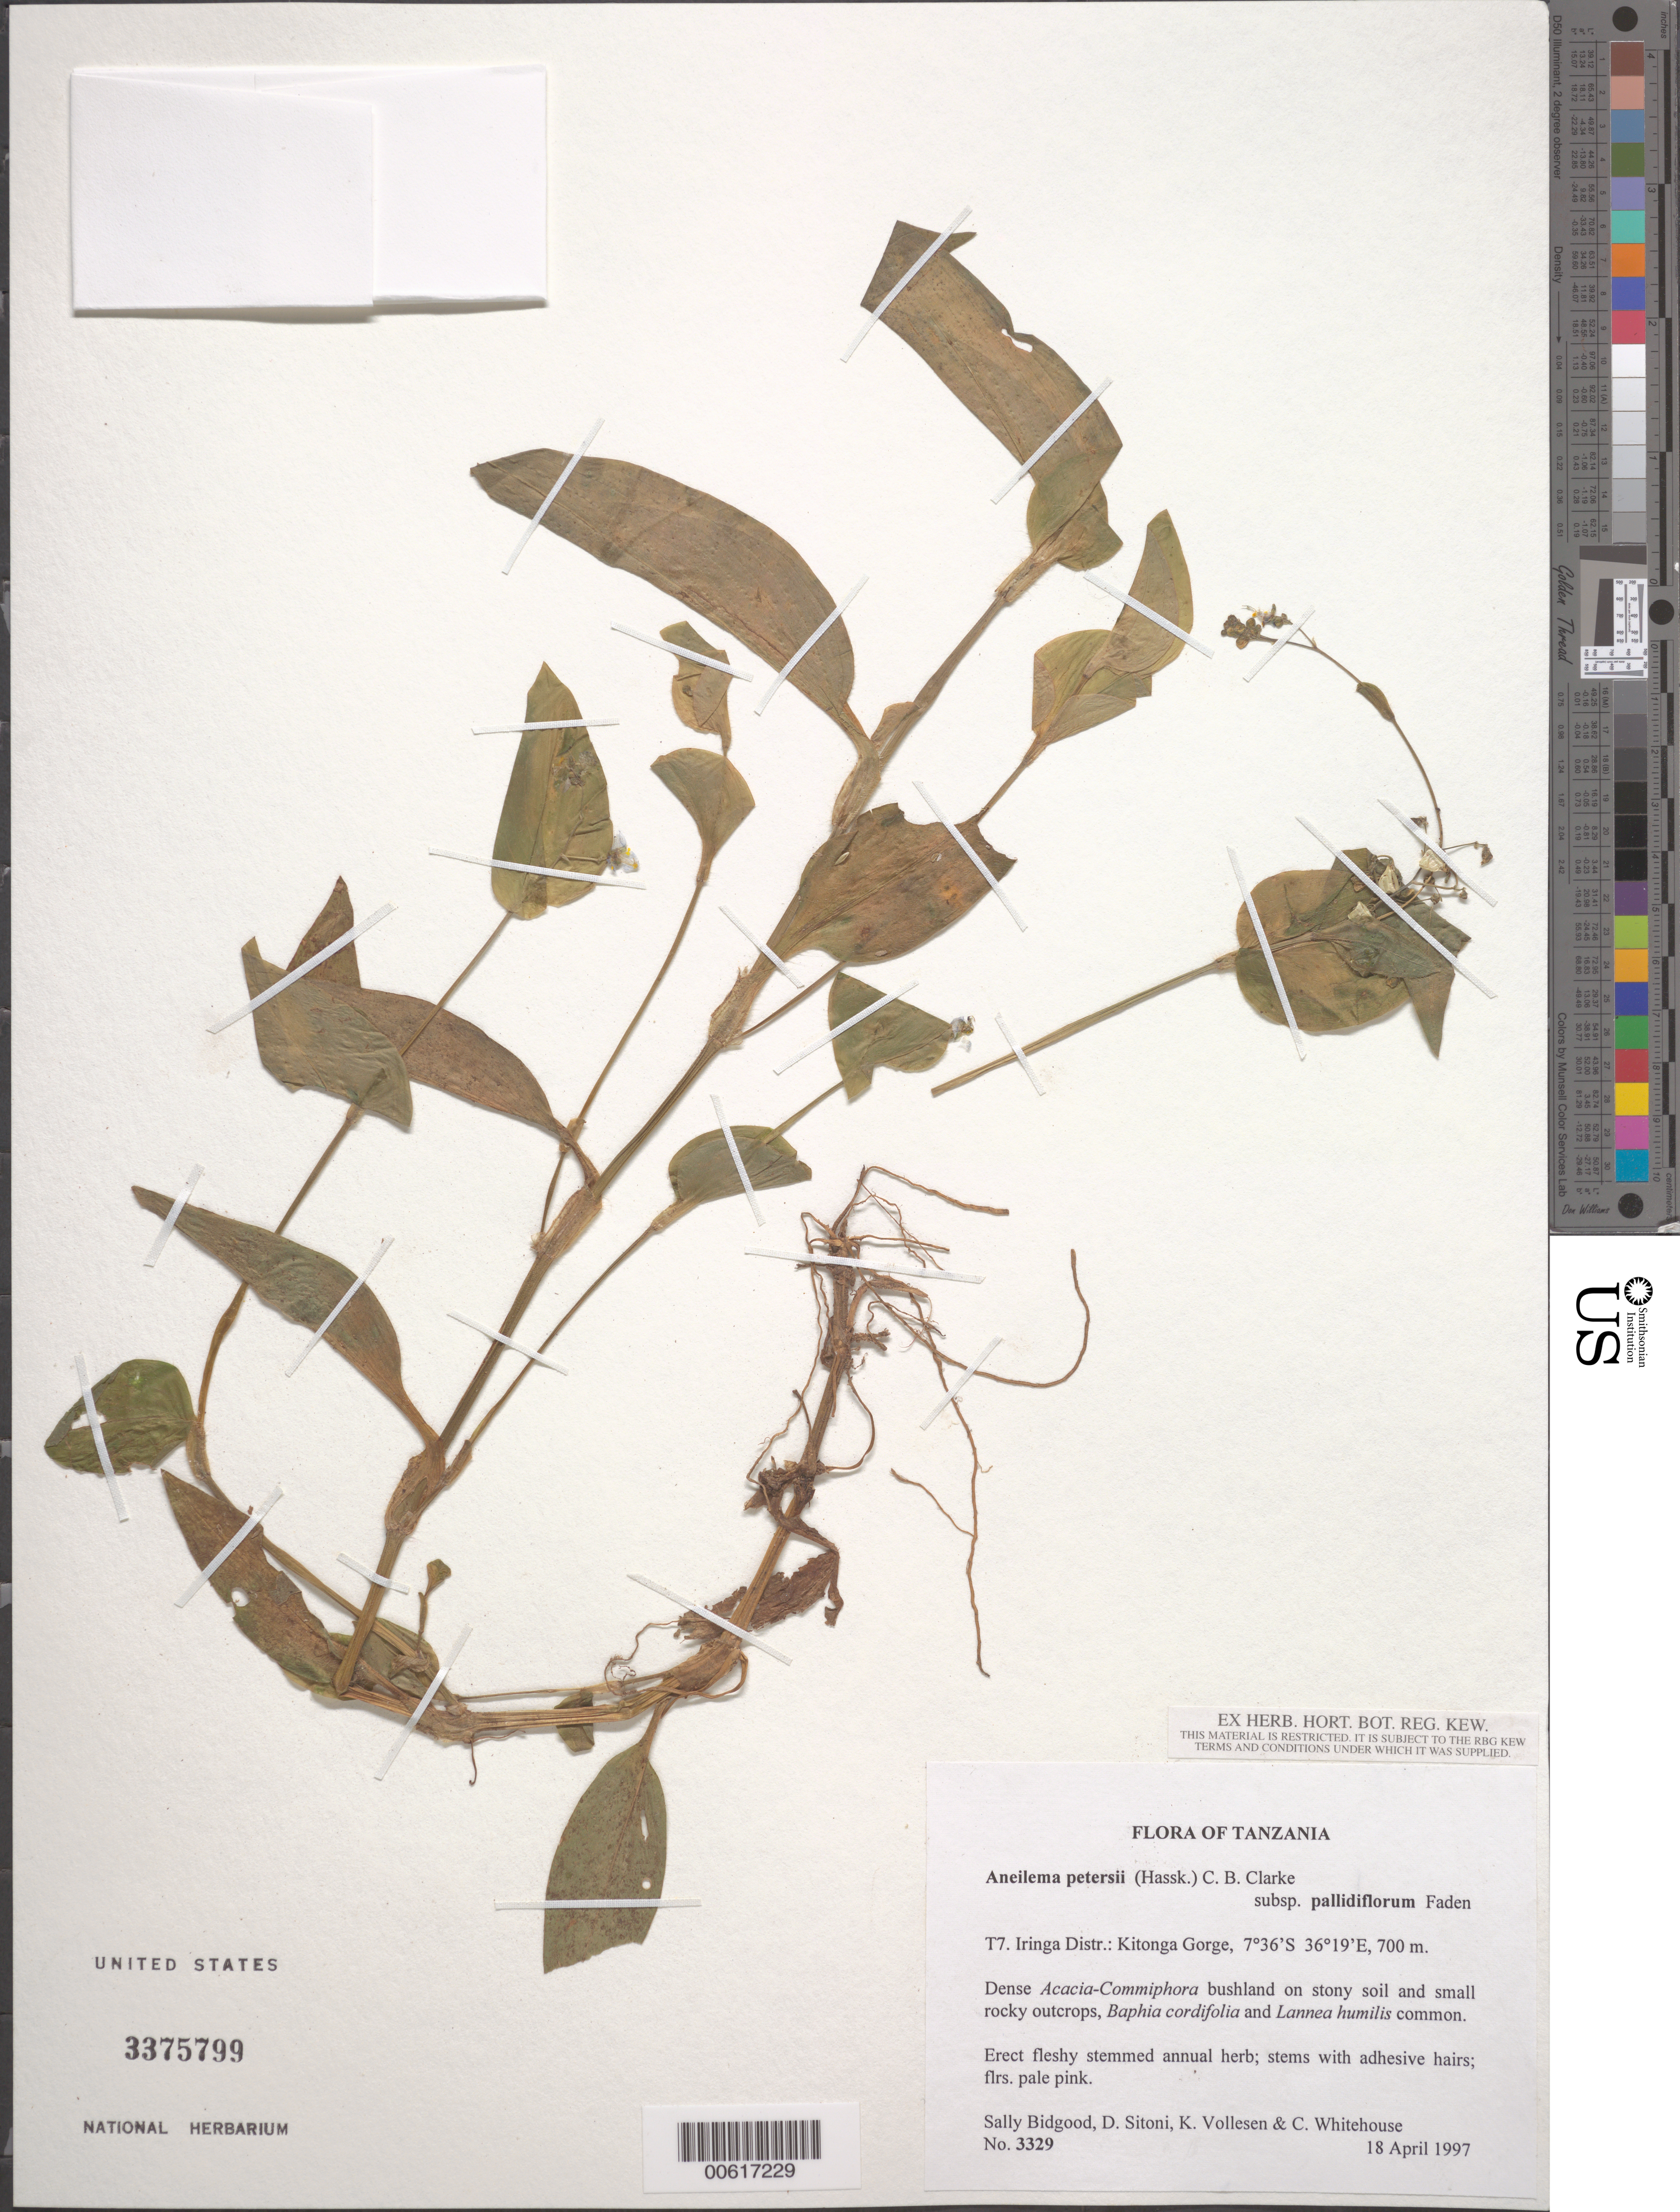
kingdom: Plantae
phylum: Tracheophyta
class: Liliopsida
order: Commelinales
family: Commelinaceae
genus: Aneilema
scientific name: Aneilema petersii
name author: (Hassk.) C.B. Clarke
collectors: G. Bidgood, D. Sitoni, K. Vollesen & C. Whitehouse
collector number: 3329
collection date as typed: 18 Apr 1997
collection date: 1997-04-18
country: Tanzania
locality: T7 iringa dist., kitonga gorge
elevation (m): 700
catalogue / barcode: US 3375799